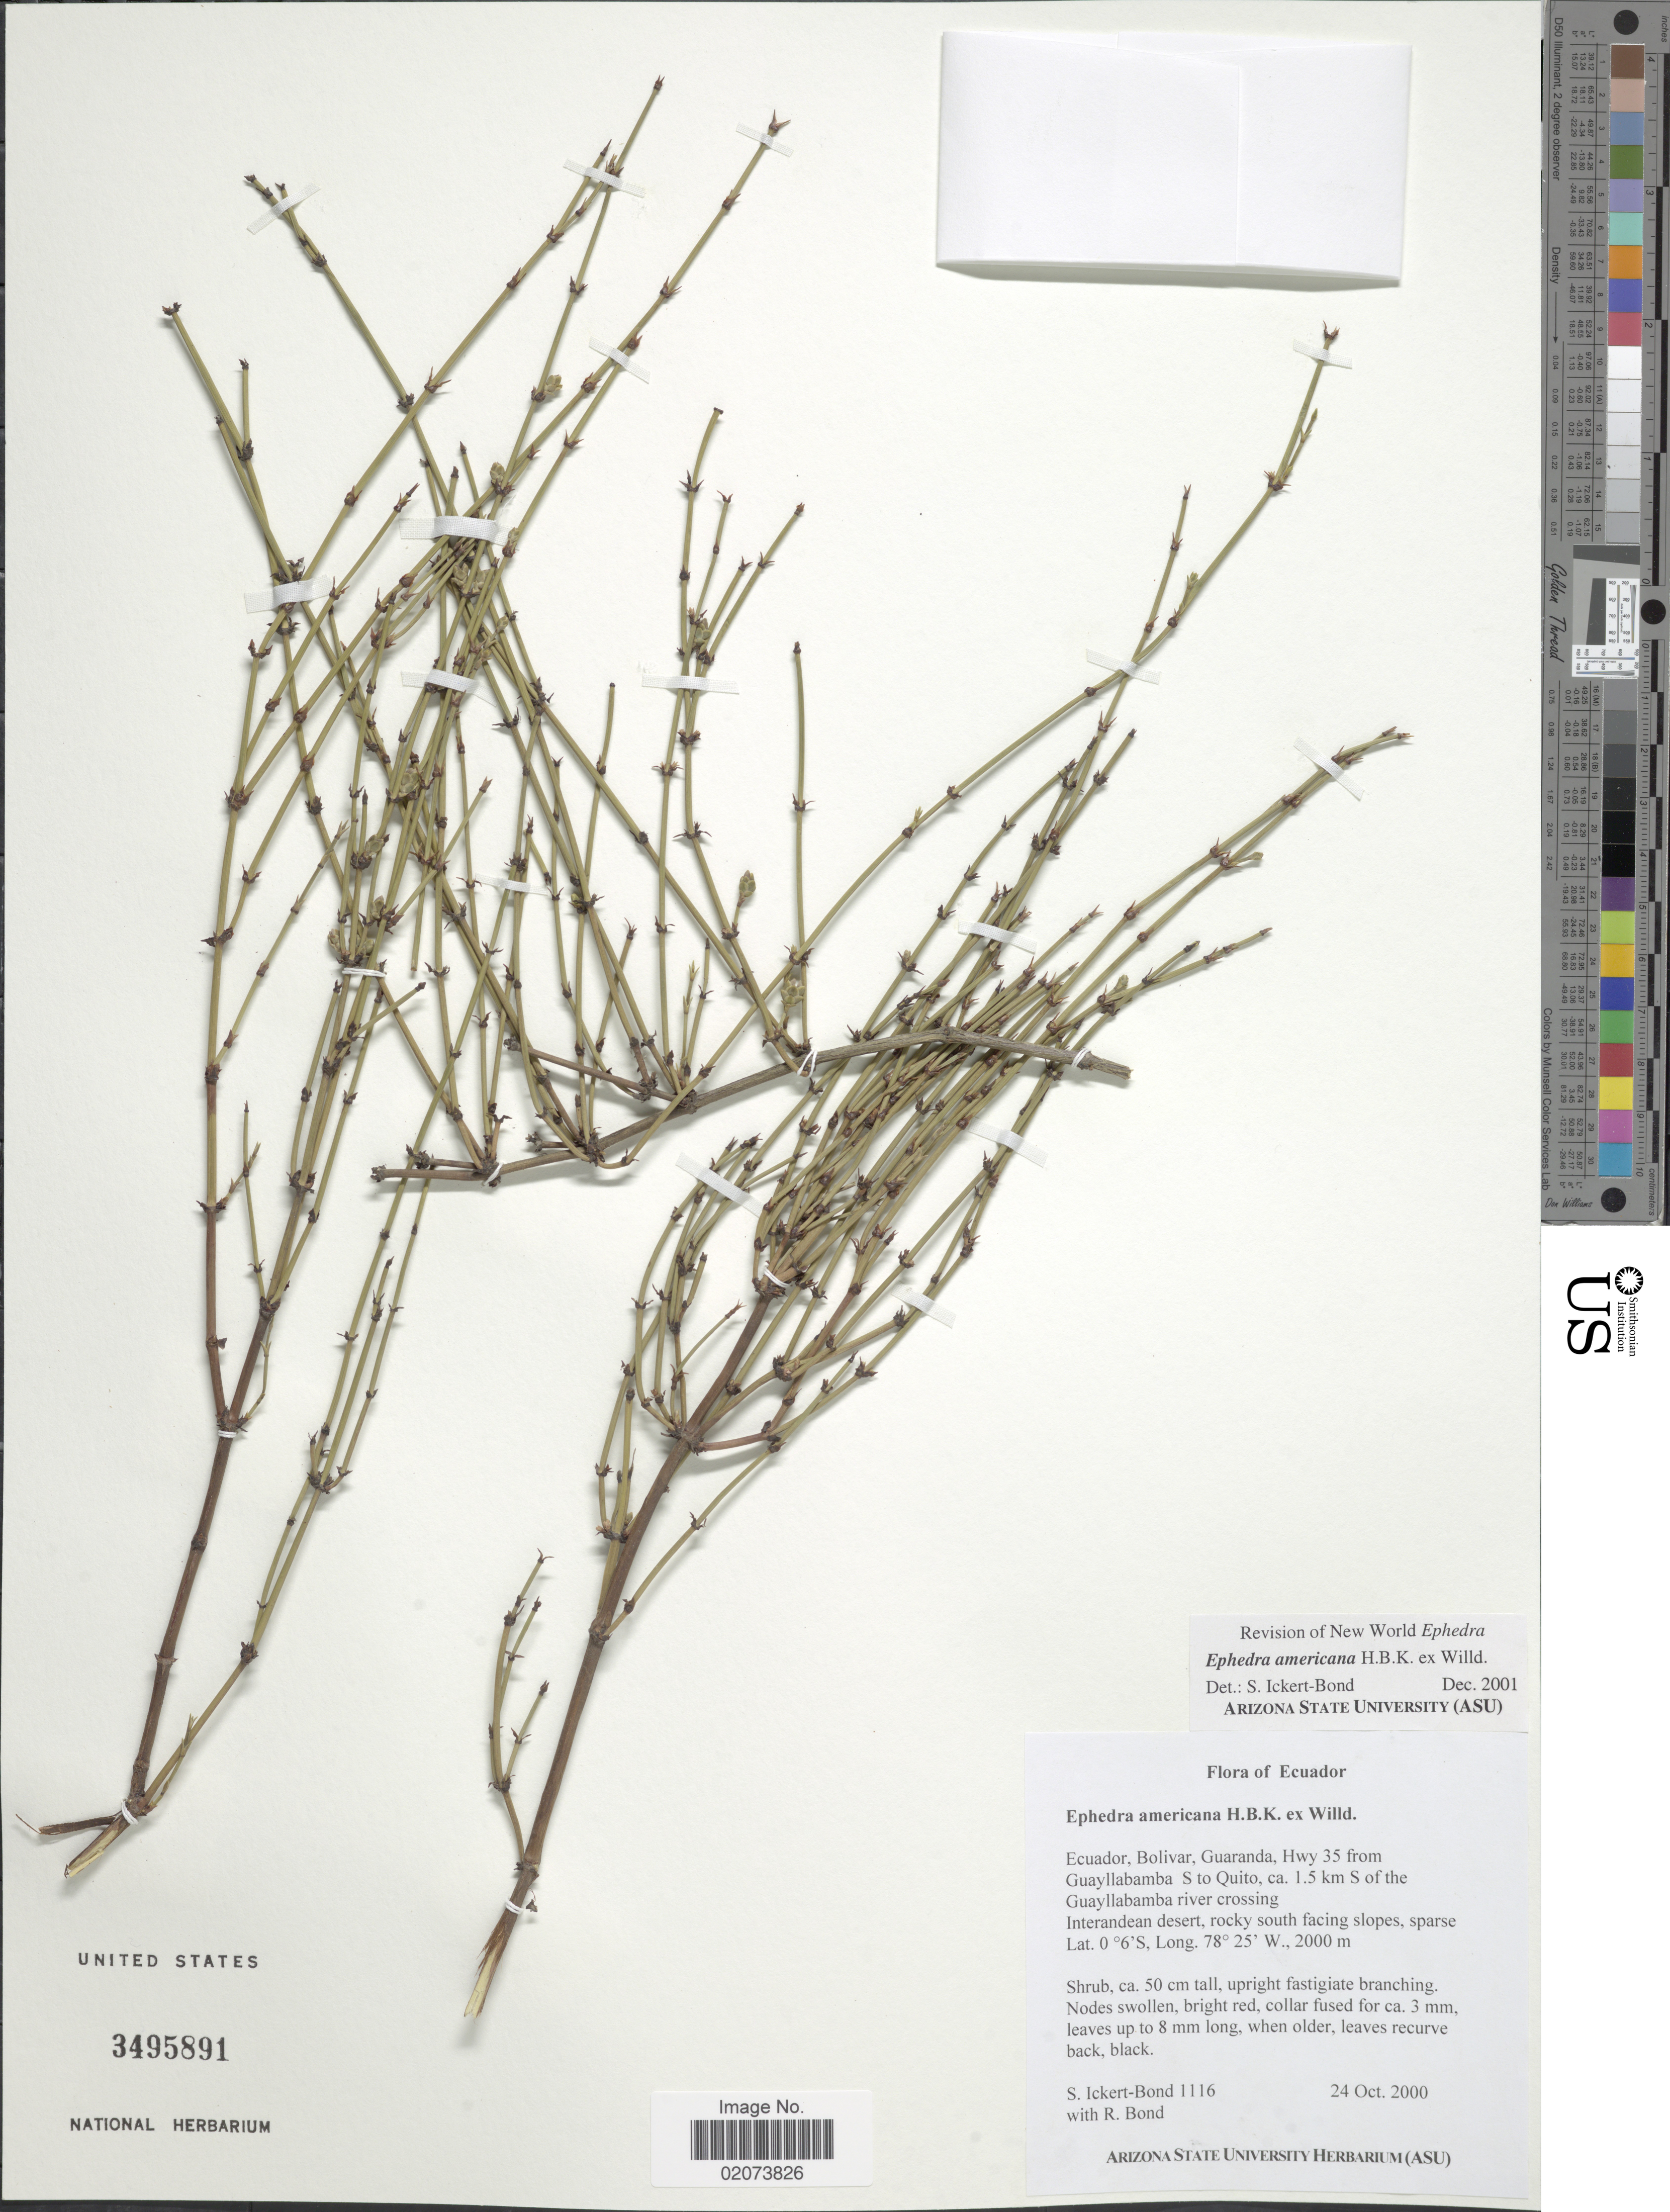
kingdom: Plantae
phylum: Tracheophyta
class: Gnetopsida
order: Ephedrales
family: Ephedraceae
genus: Ephedra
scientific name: Ephedra americana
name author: Humb. & Bonpl. ex Willd.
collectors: S. Ickert-Bond & R. Bond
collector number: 1116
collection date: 2000-10-24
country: Ecuador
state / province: Bolívar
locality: Ecuador, Bolivar, Guaranda, Hwy 35 from Guayllabamba S to Quito, 1.5 km S of the Guayllabamba river crossing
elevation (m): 2000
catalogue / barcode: US 3495891